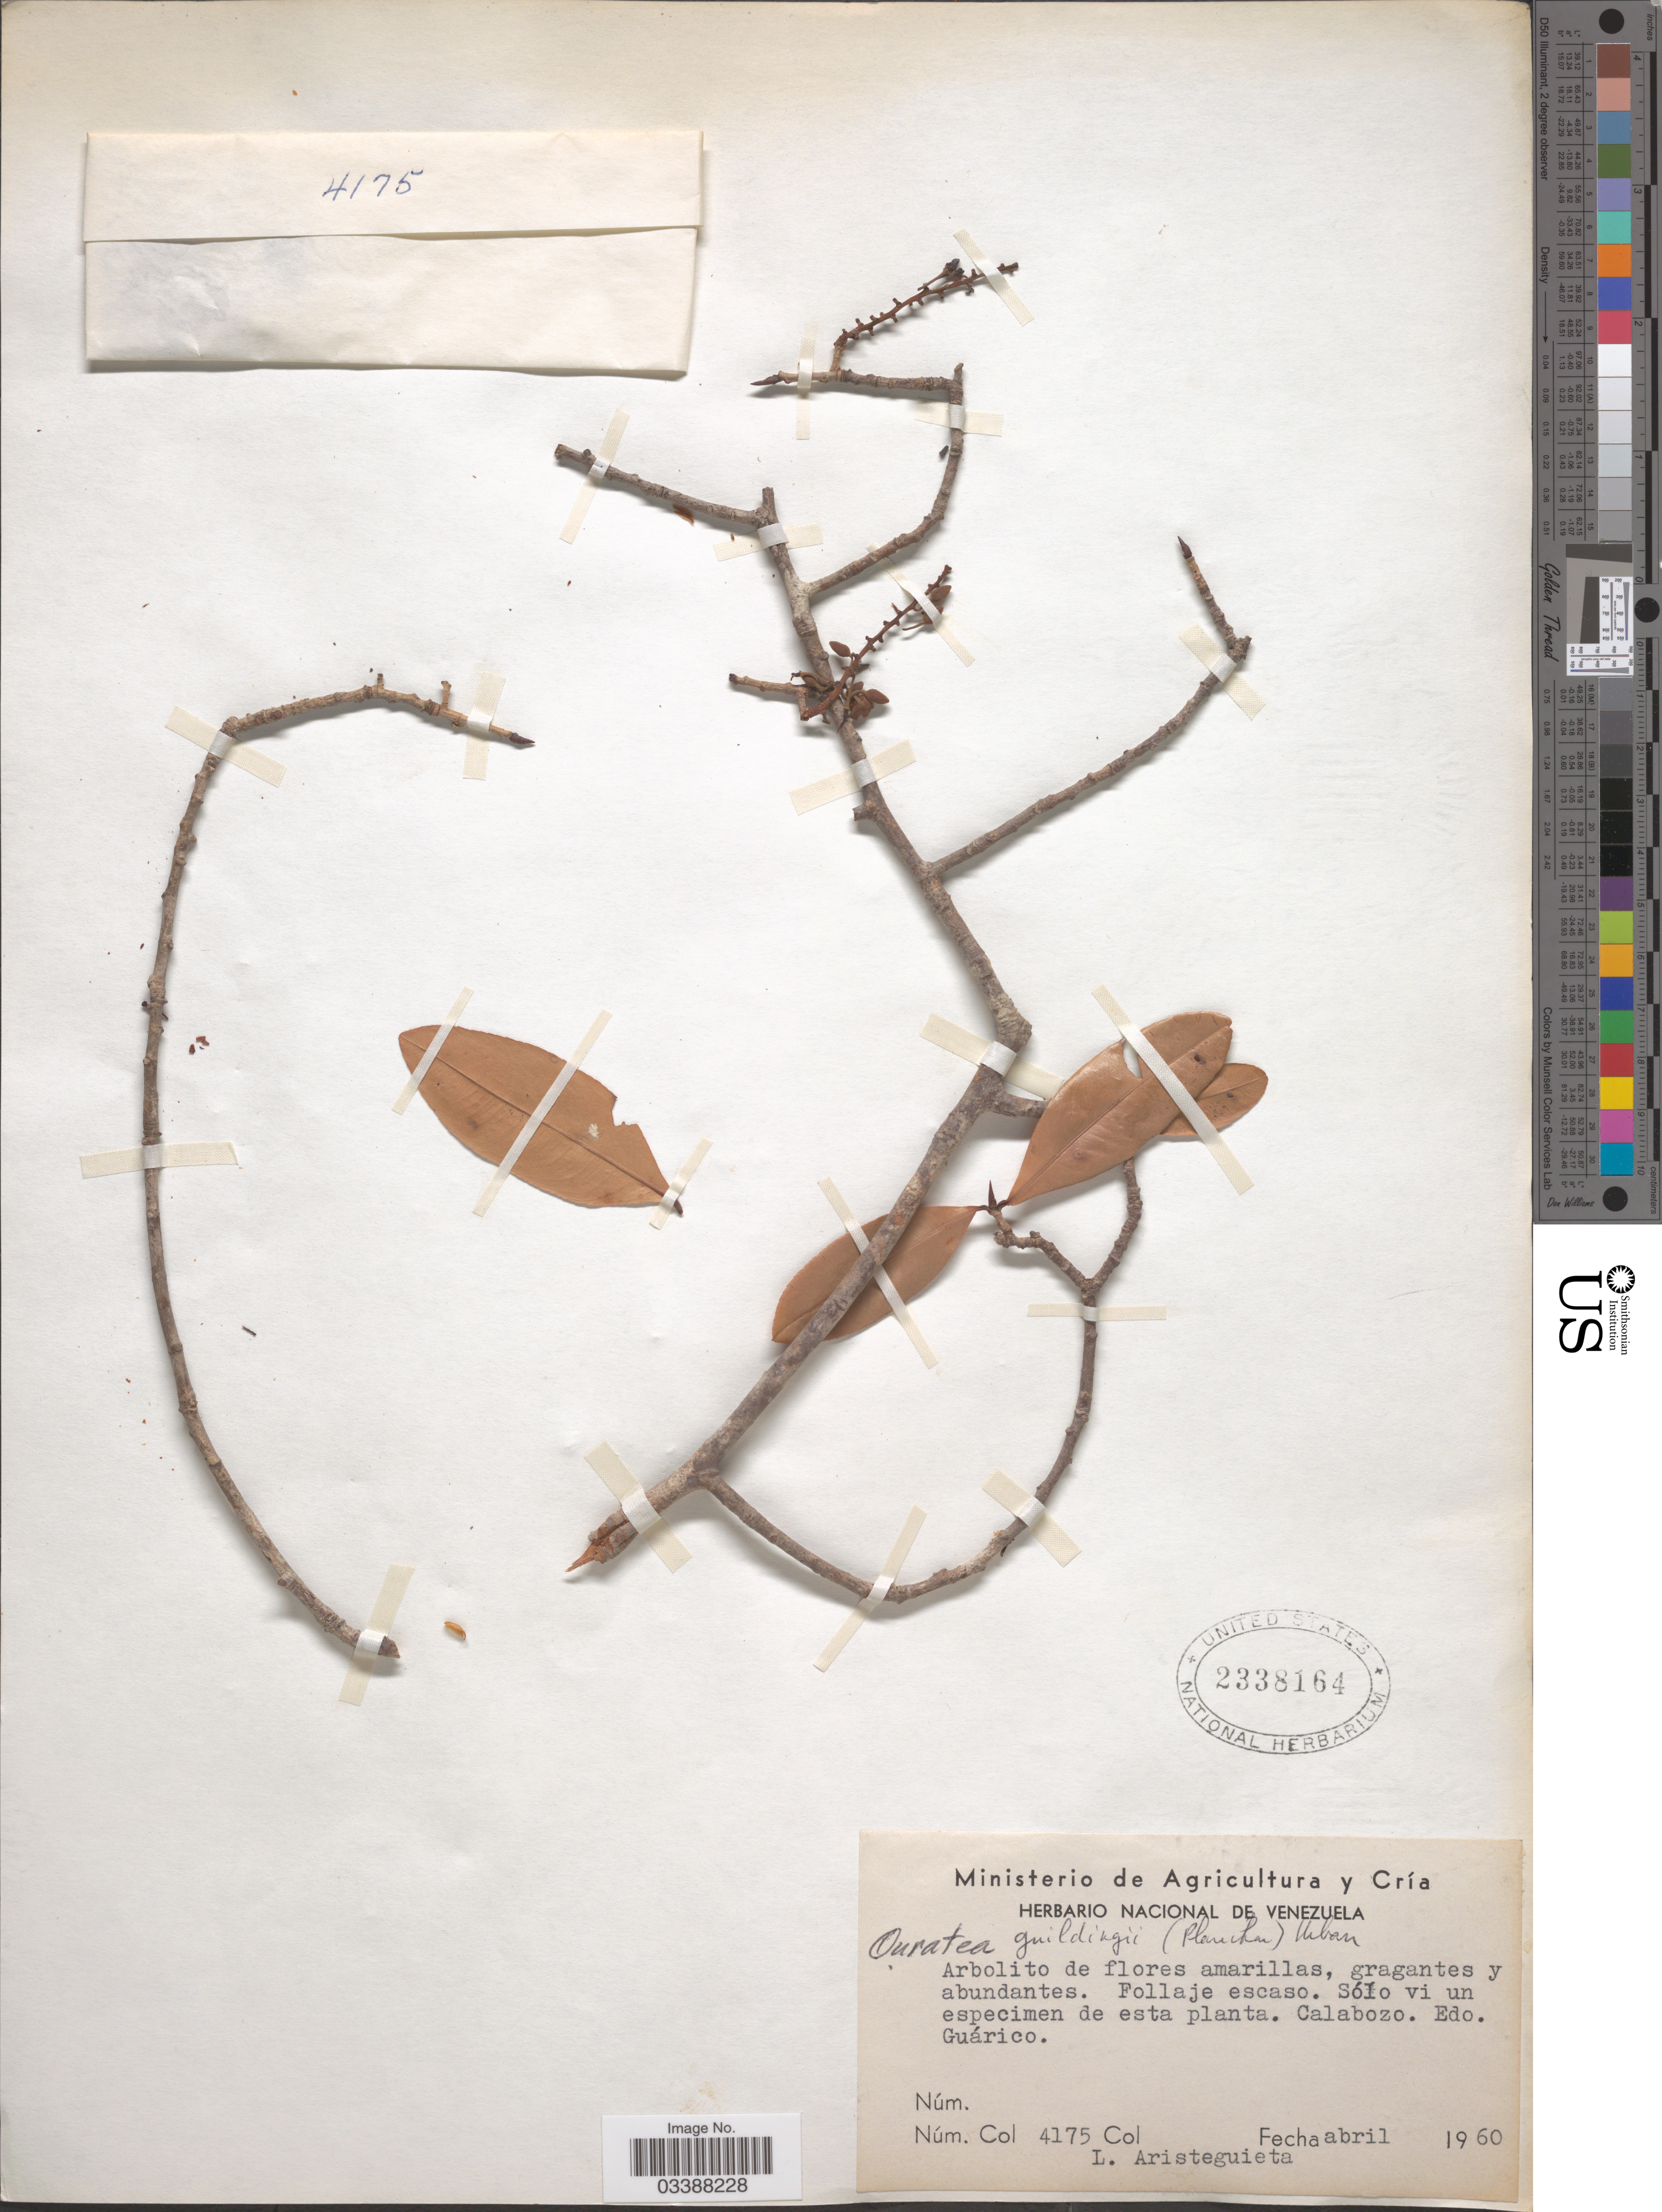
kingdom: Plantae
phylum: Tracheophyta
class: Magnoliopsida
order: Malpighiales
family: Ochnaceae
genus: Ouratea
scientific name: Ouratea guildingii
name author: (Planch.) Urb.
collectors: L. Aristeguieta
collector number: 4175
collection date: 1960-04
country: Venezuela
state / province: Guárico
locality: Calabozo.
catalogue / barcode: US 2338164